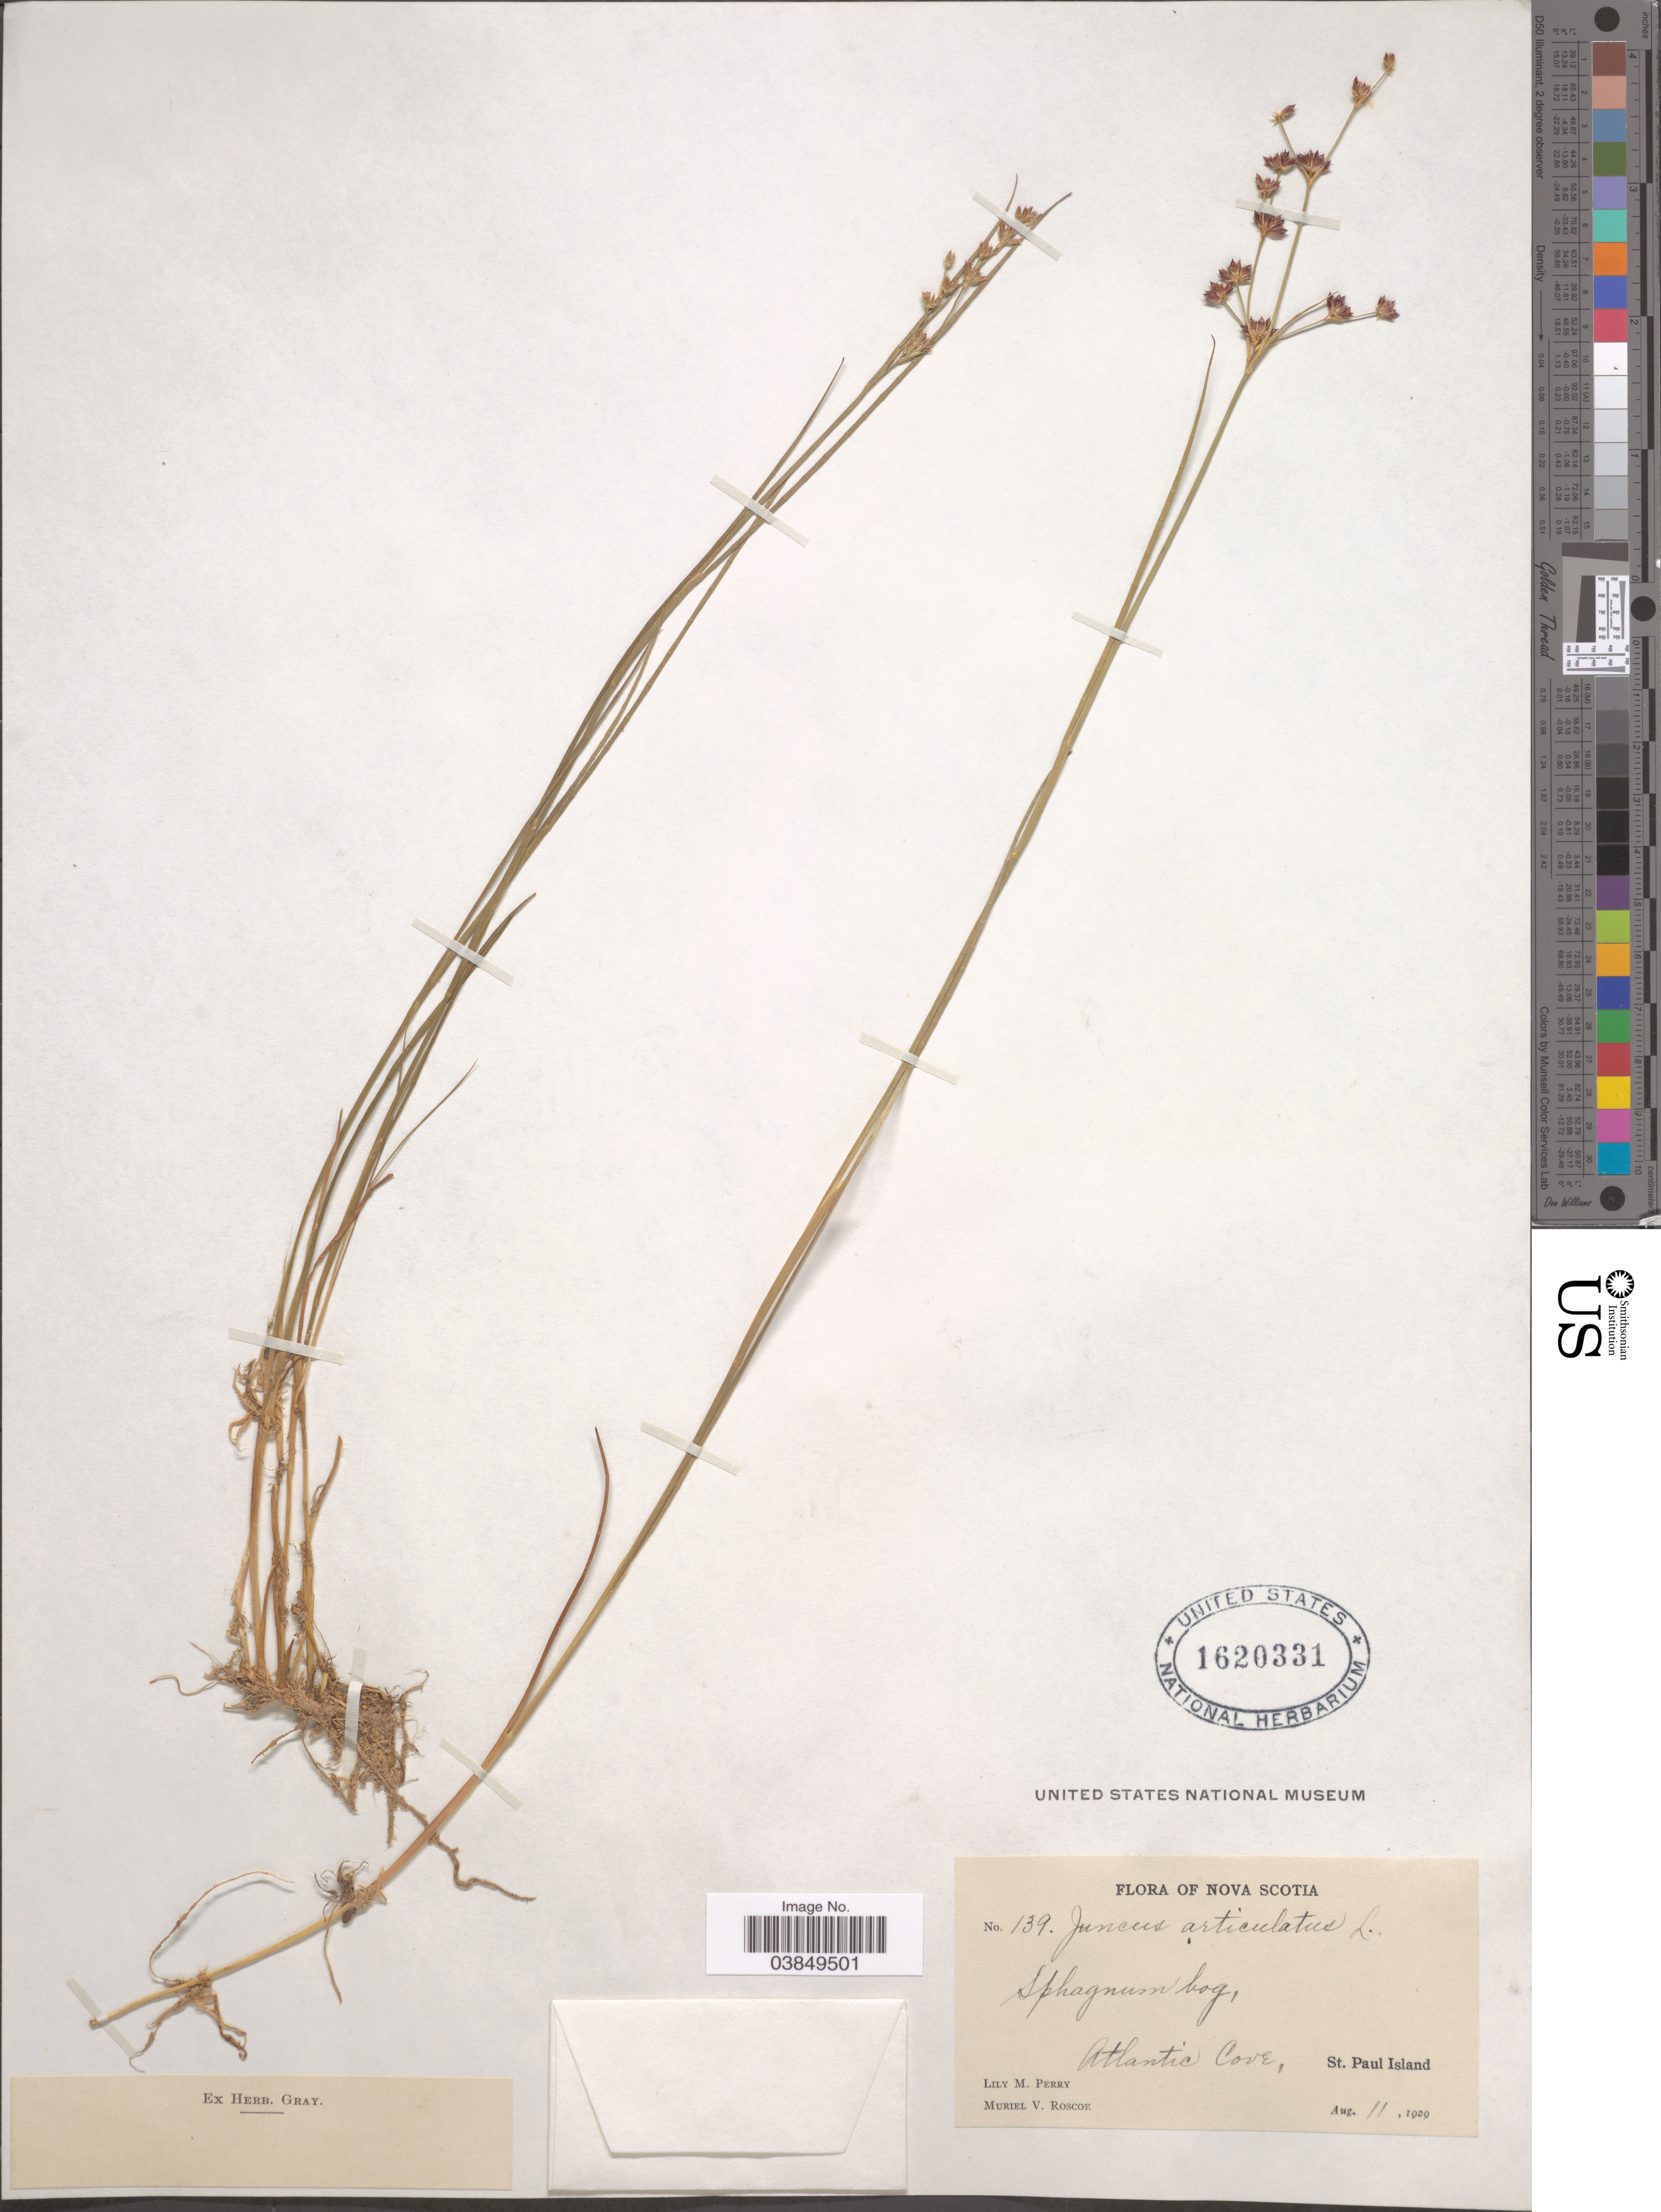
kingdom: Plantae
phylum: Tracheophyta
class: Liliopsida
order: Poales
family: Juncaceae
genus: Juncus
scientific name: Juncus articulatus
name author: L.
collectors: L. M. Perry & M. Roscoe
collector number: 139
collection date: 1929-08-11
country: Canada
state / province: Nova Scotia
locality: Atlantic Cove, St. Paul Island.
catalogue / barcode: US 1620331